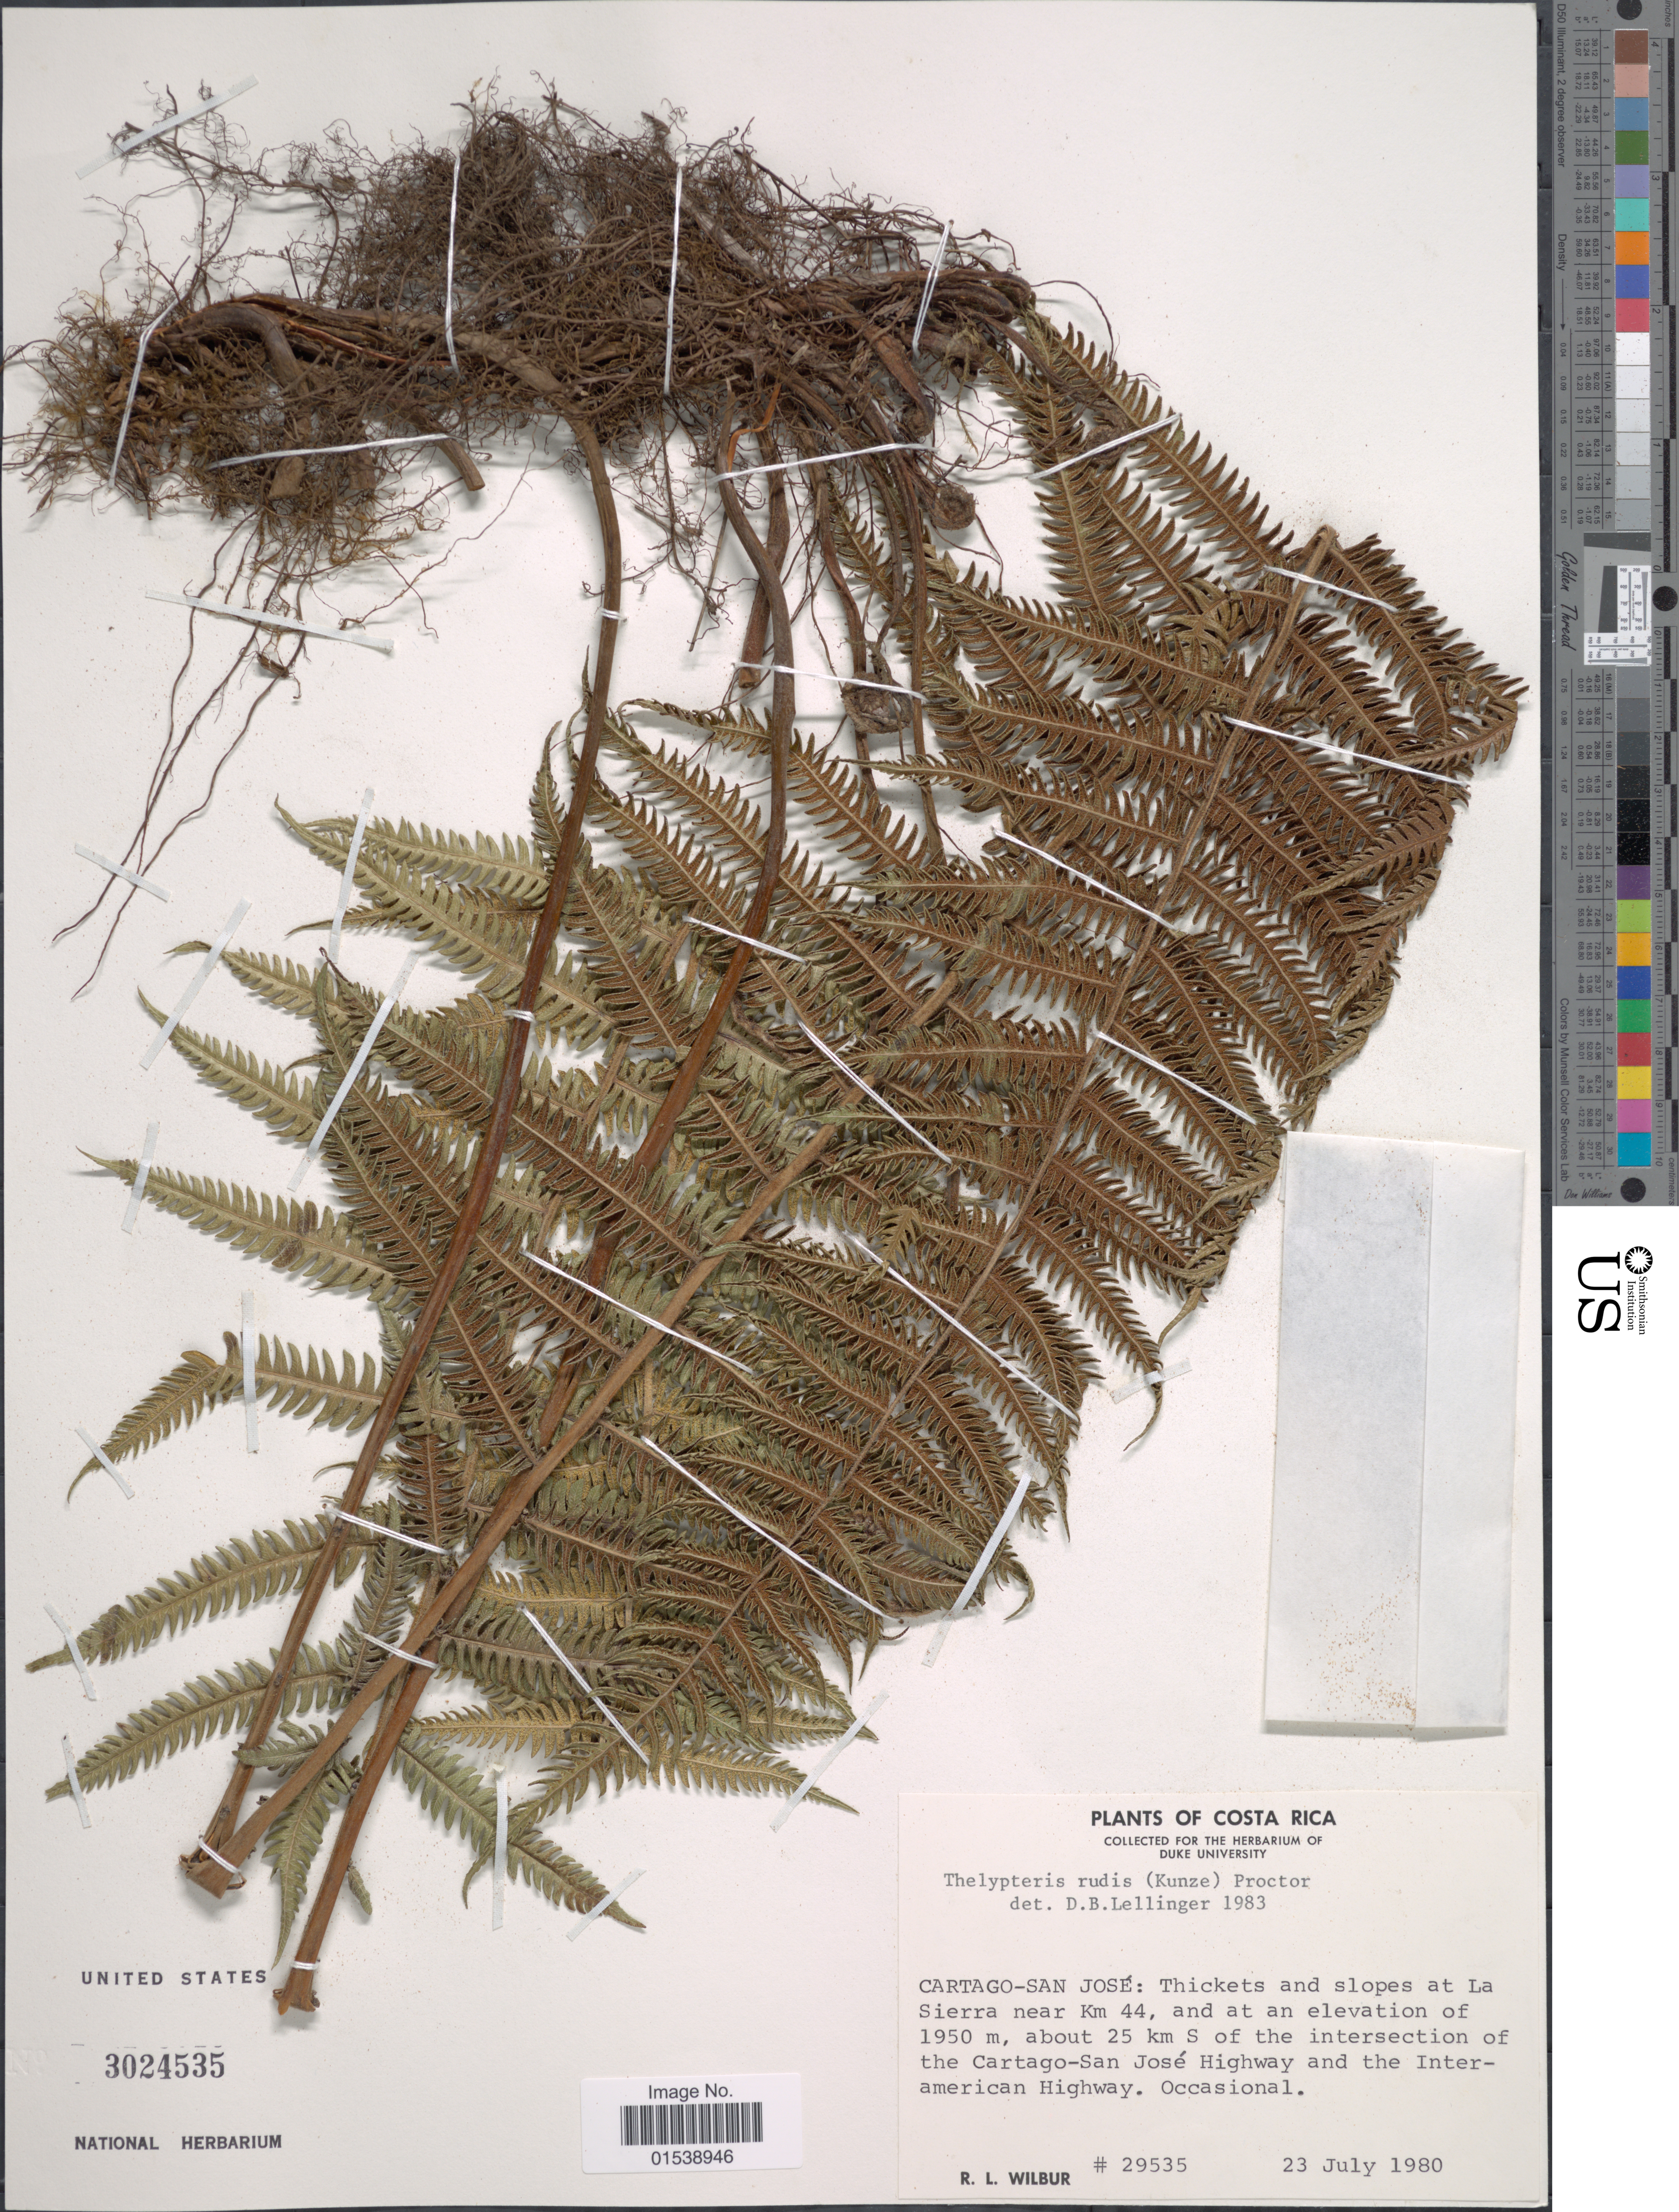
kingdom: Plantae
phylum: Tracheophyta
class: Polypodiopsida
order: Polypodiales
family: Thelypteridaceae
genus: Amauropelta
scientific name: Amauropelta rudis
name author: (Kunze) Pic. Serm.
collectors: R. L. Wilbur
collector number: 29535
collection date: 1980-07-23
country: Costa Rica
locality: Cartago-San Jose: thickets and slopes at La Sierra near Km 44, about 25 km S of the intersection of the Cartago-San Jose Highway and the Interamerican Highway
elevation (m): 1950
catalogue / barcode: US 3024535